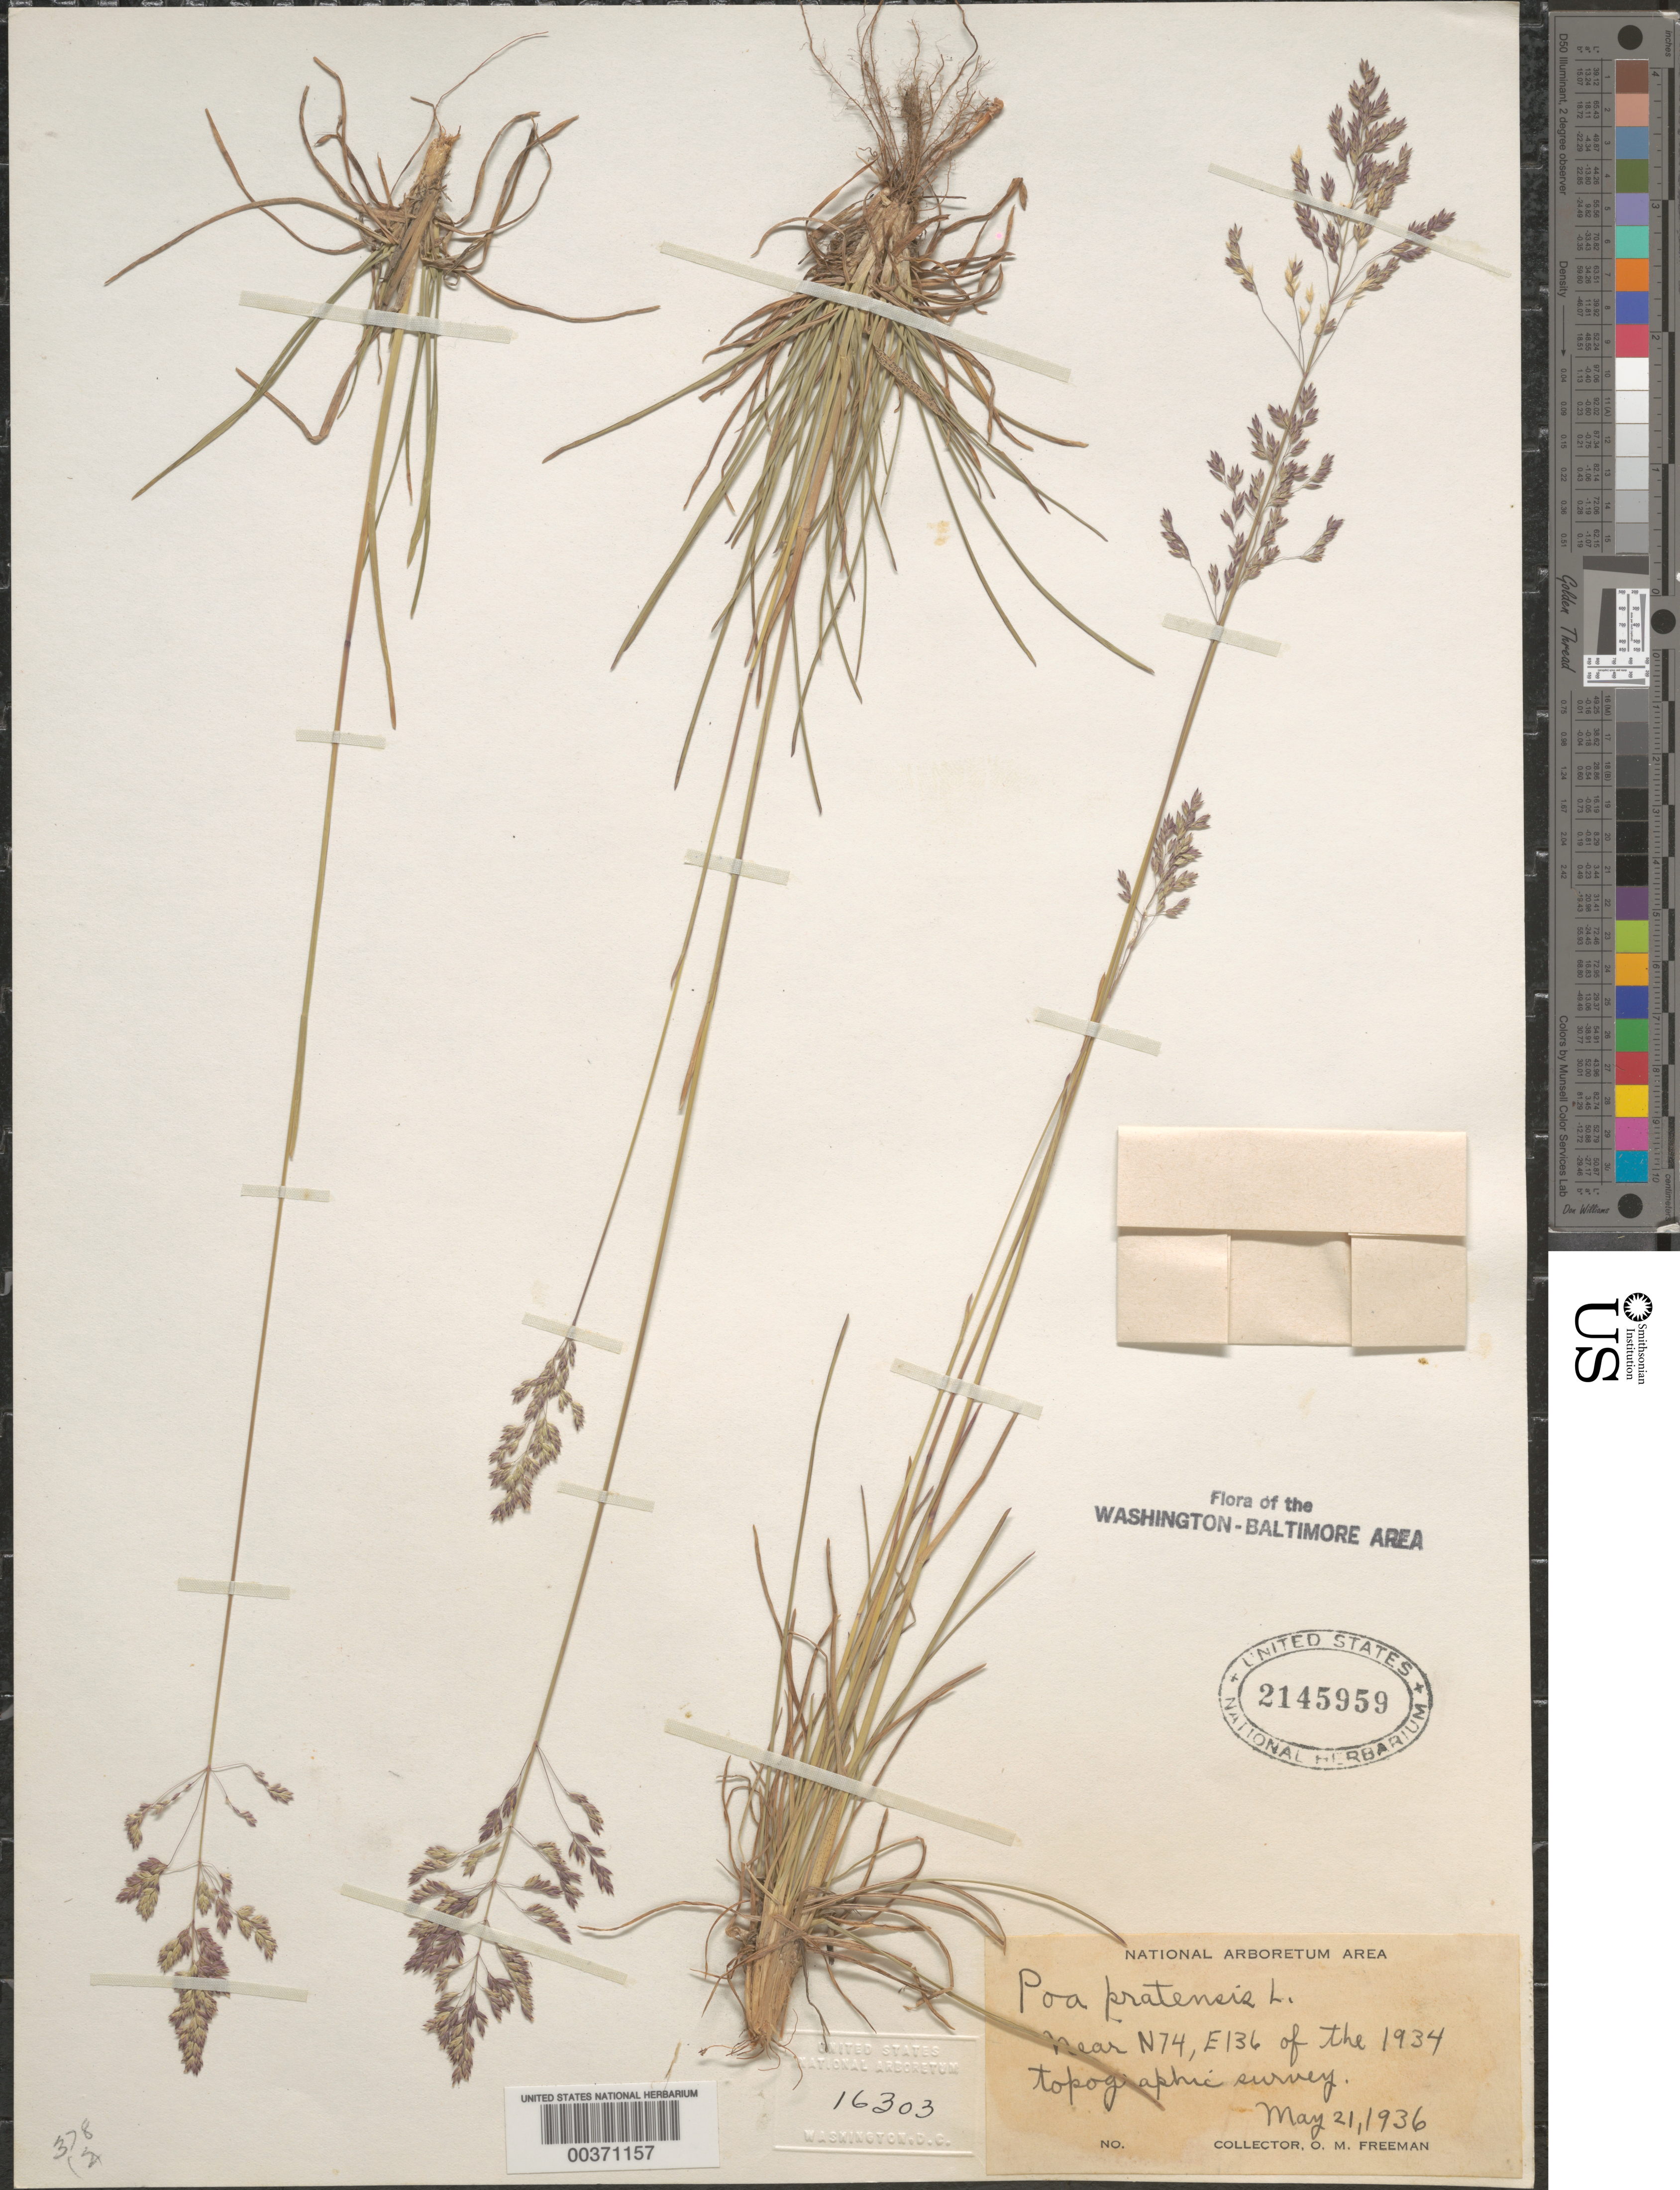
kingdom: Plantae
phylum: Tracheophyta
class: Liliopsida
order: Poales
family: Poaceae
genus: Poa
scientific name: Poa pratensis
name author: L.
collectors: O. Freeman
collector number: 16303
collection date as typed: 21 May 1936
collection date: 1936-05-21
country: United States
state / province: District of Columbia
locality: M area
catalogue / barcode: US 2145959